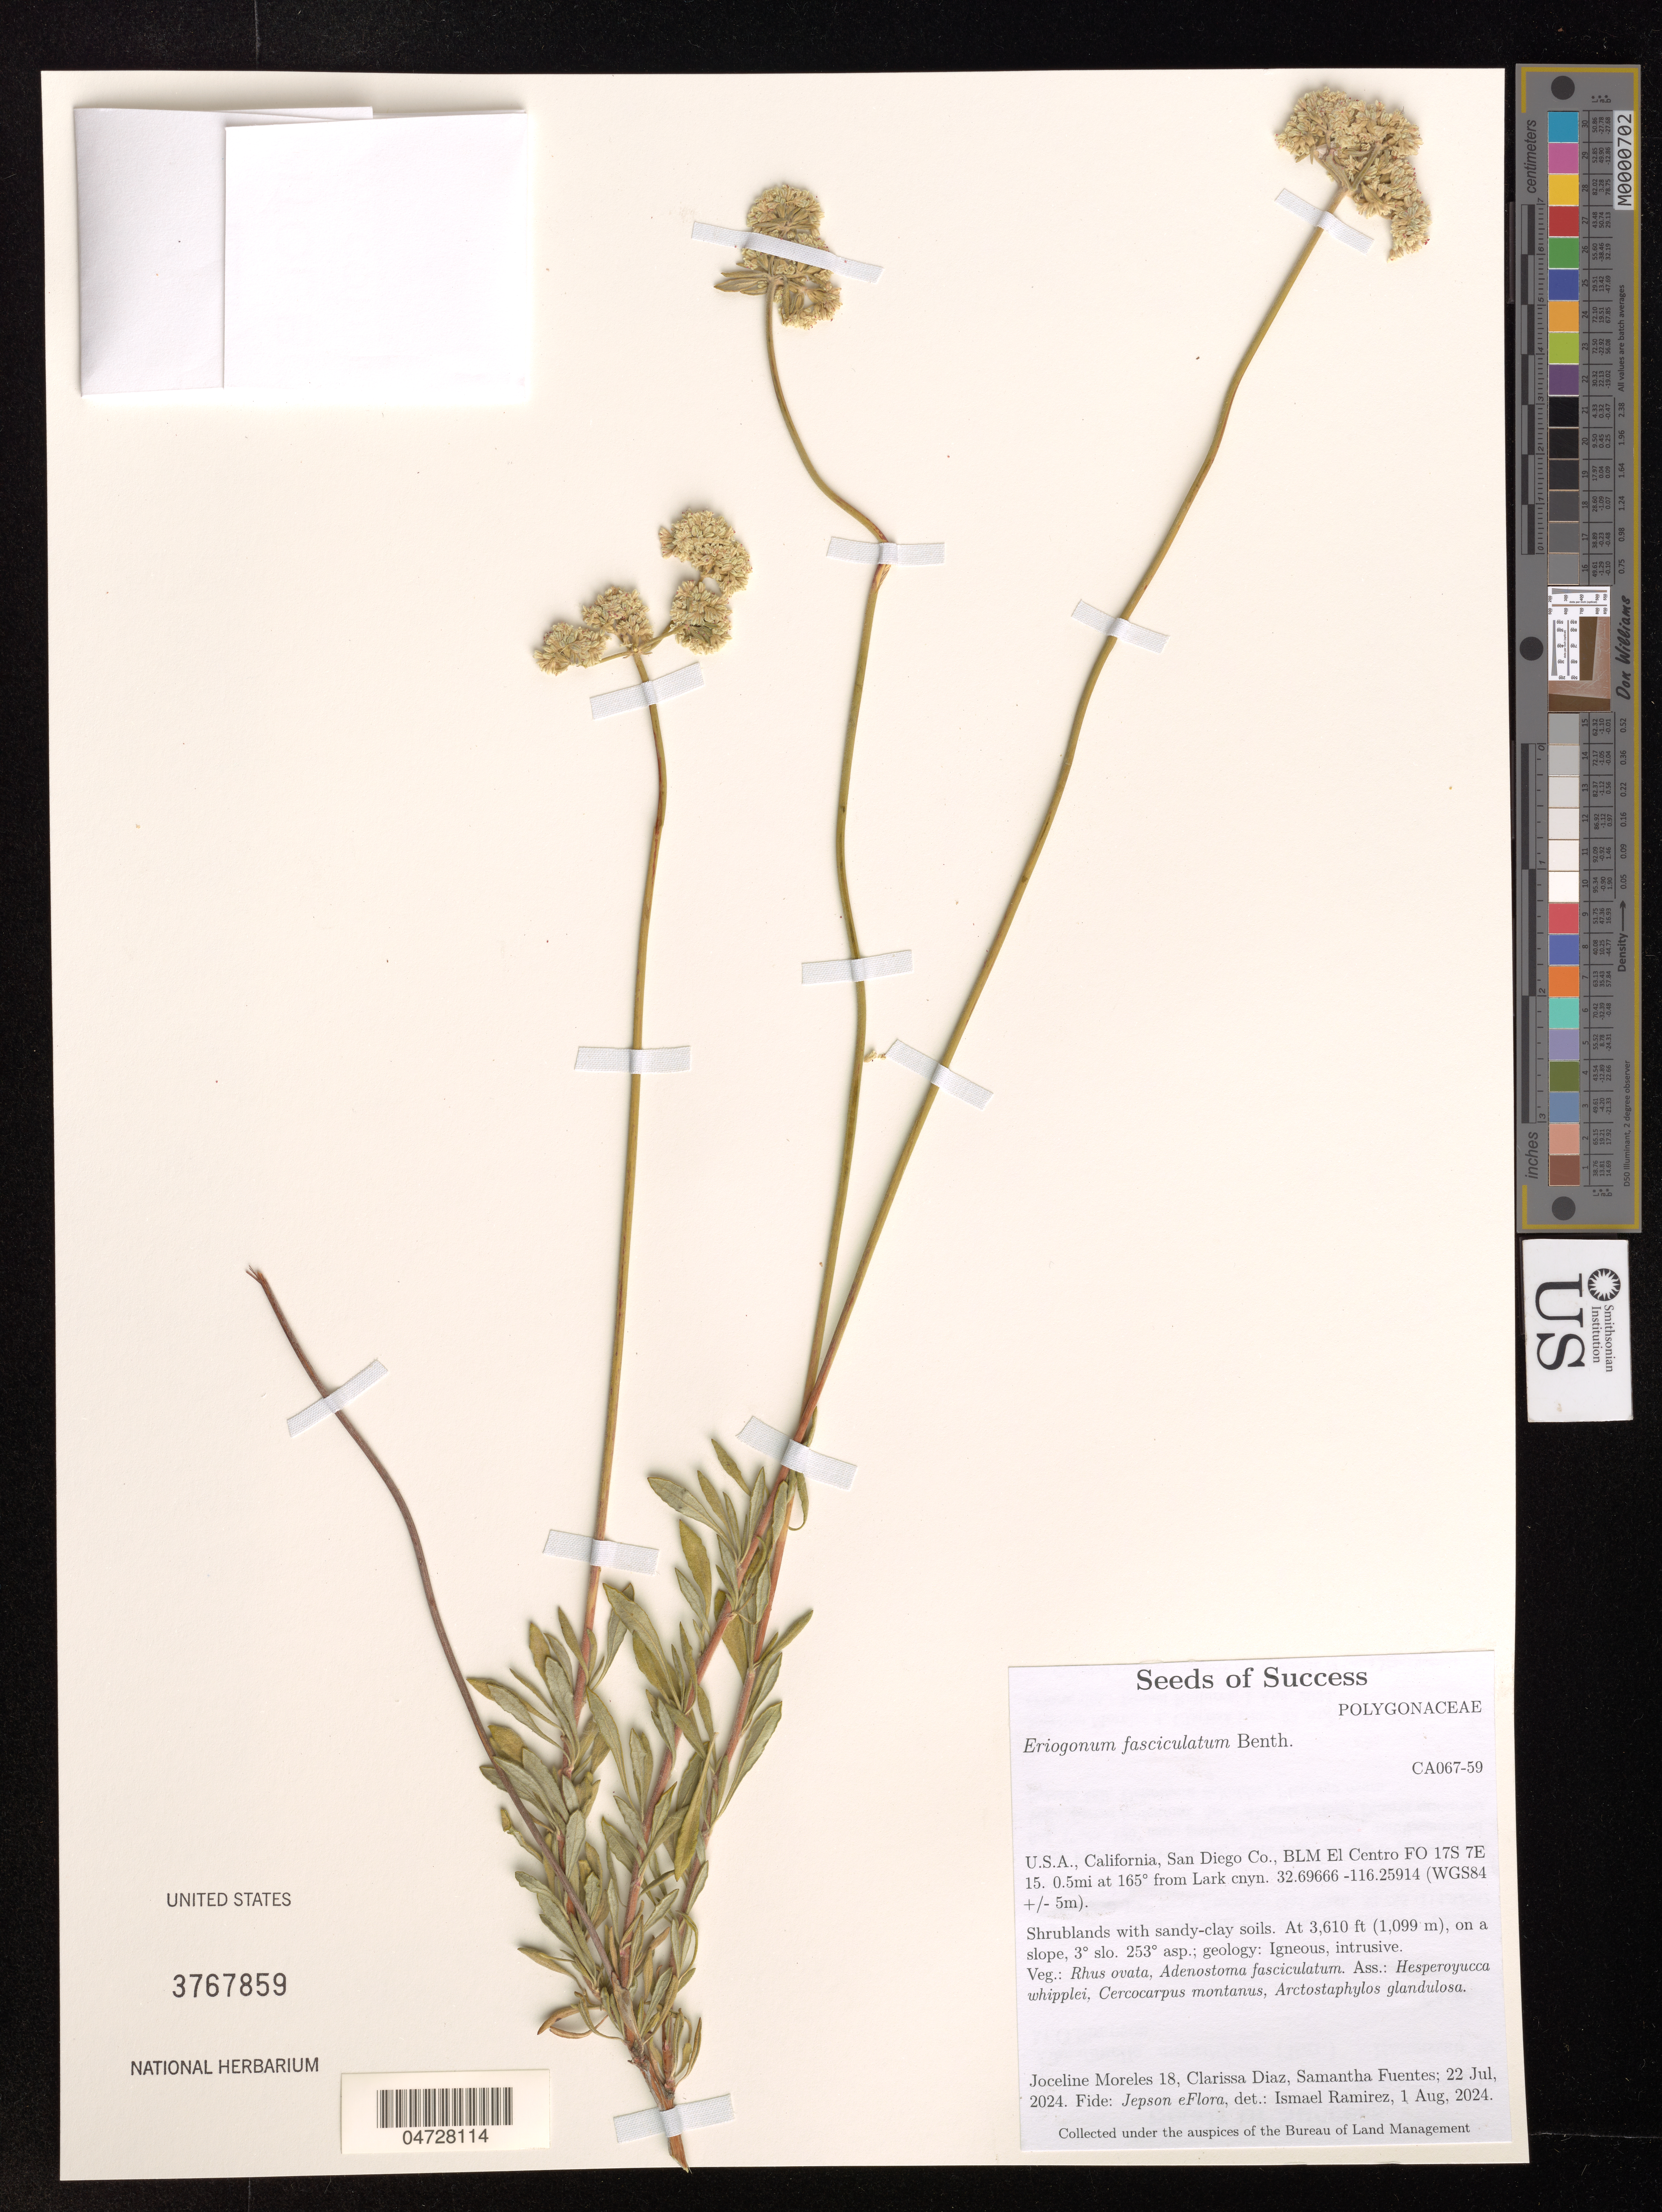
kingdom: Plantae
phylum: Tracheophyta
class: Magnoliopsida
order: Caryophyllales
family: Polygonaceae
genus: Eriogonum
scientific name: Eriogonum fasciculatum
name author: Benth.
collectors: J. Moreles, C. Díaz & S. Fuentus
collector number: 18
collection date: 2024-07-22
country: United States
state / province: California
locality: San Diego Co., BLM El Centro FO.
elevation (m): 1100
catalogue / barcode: US 3767859